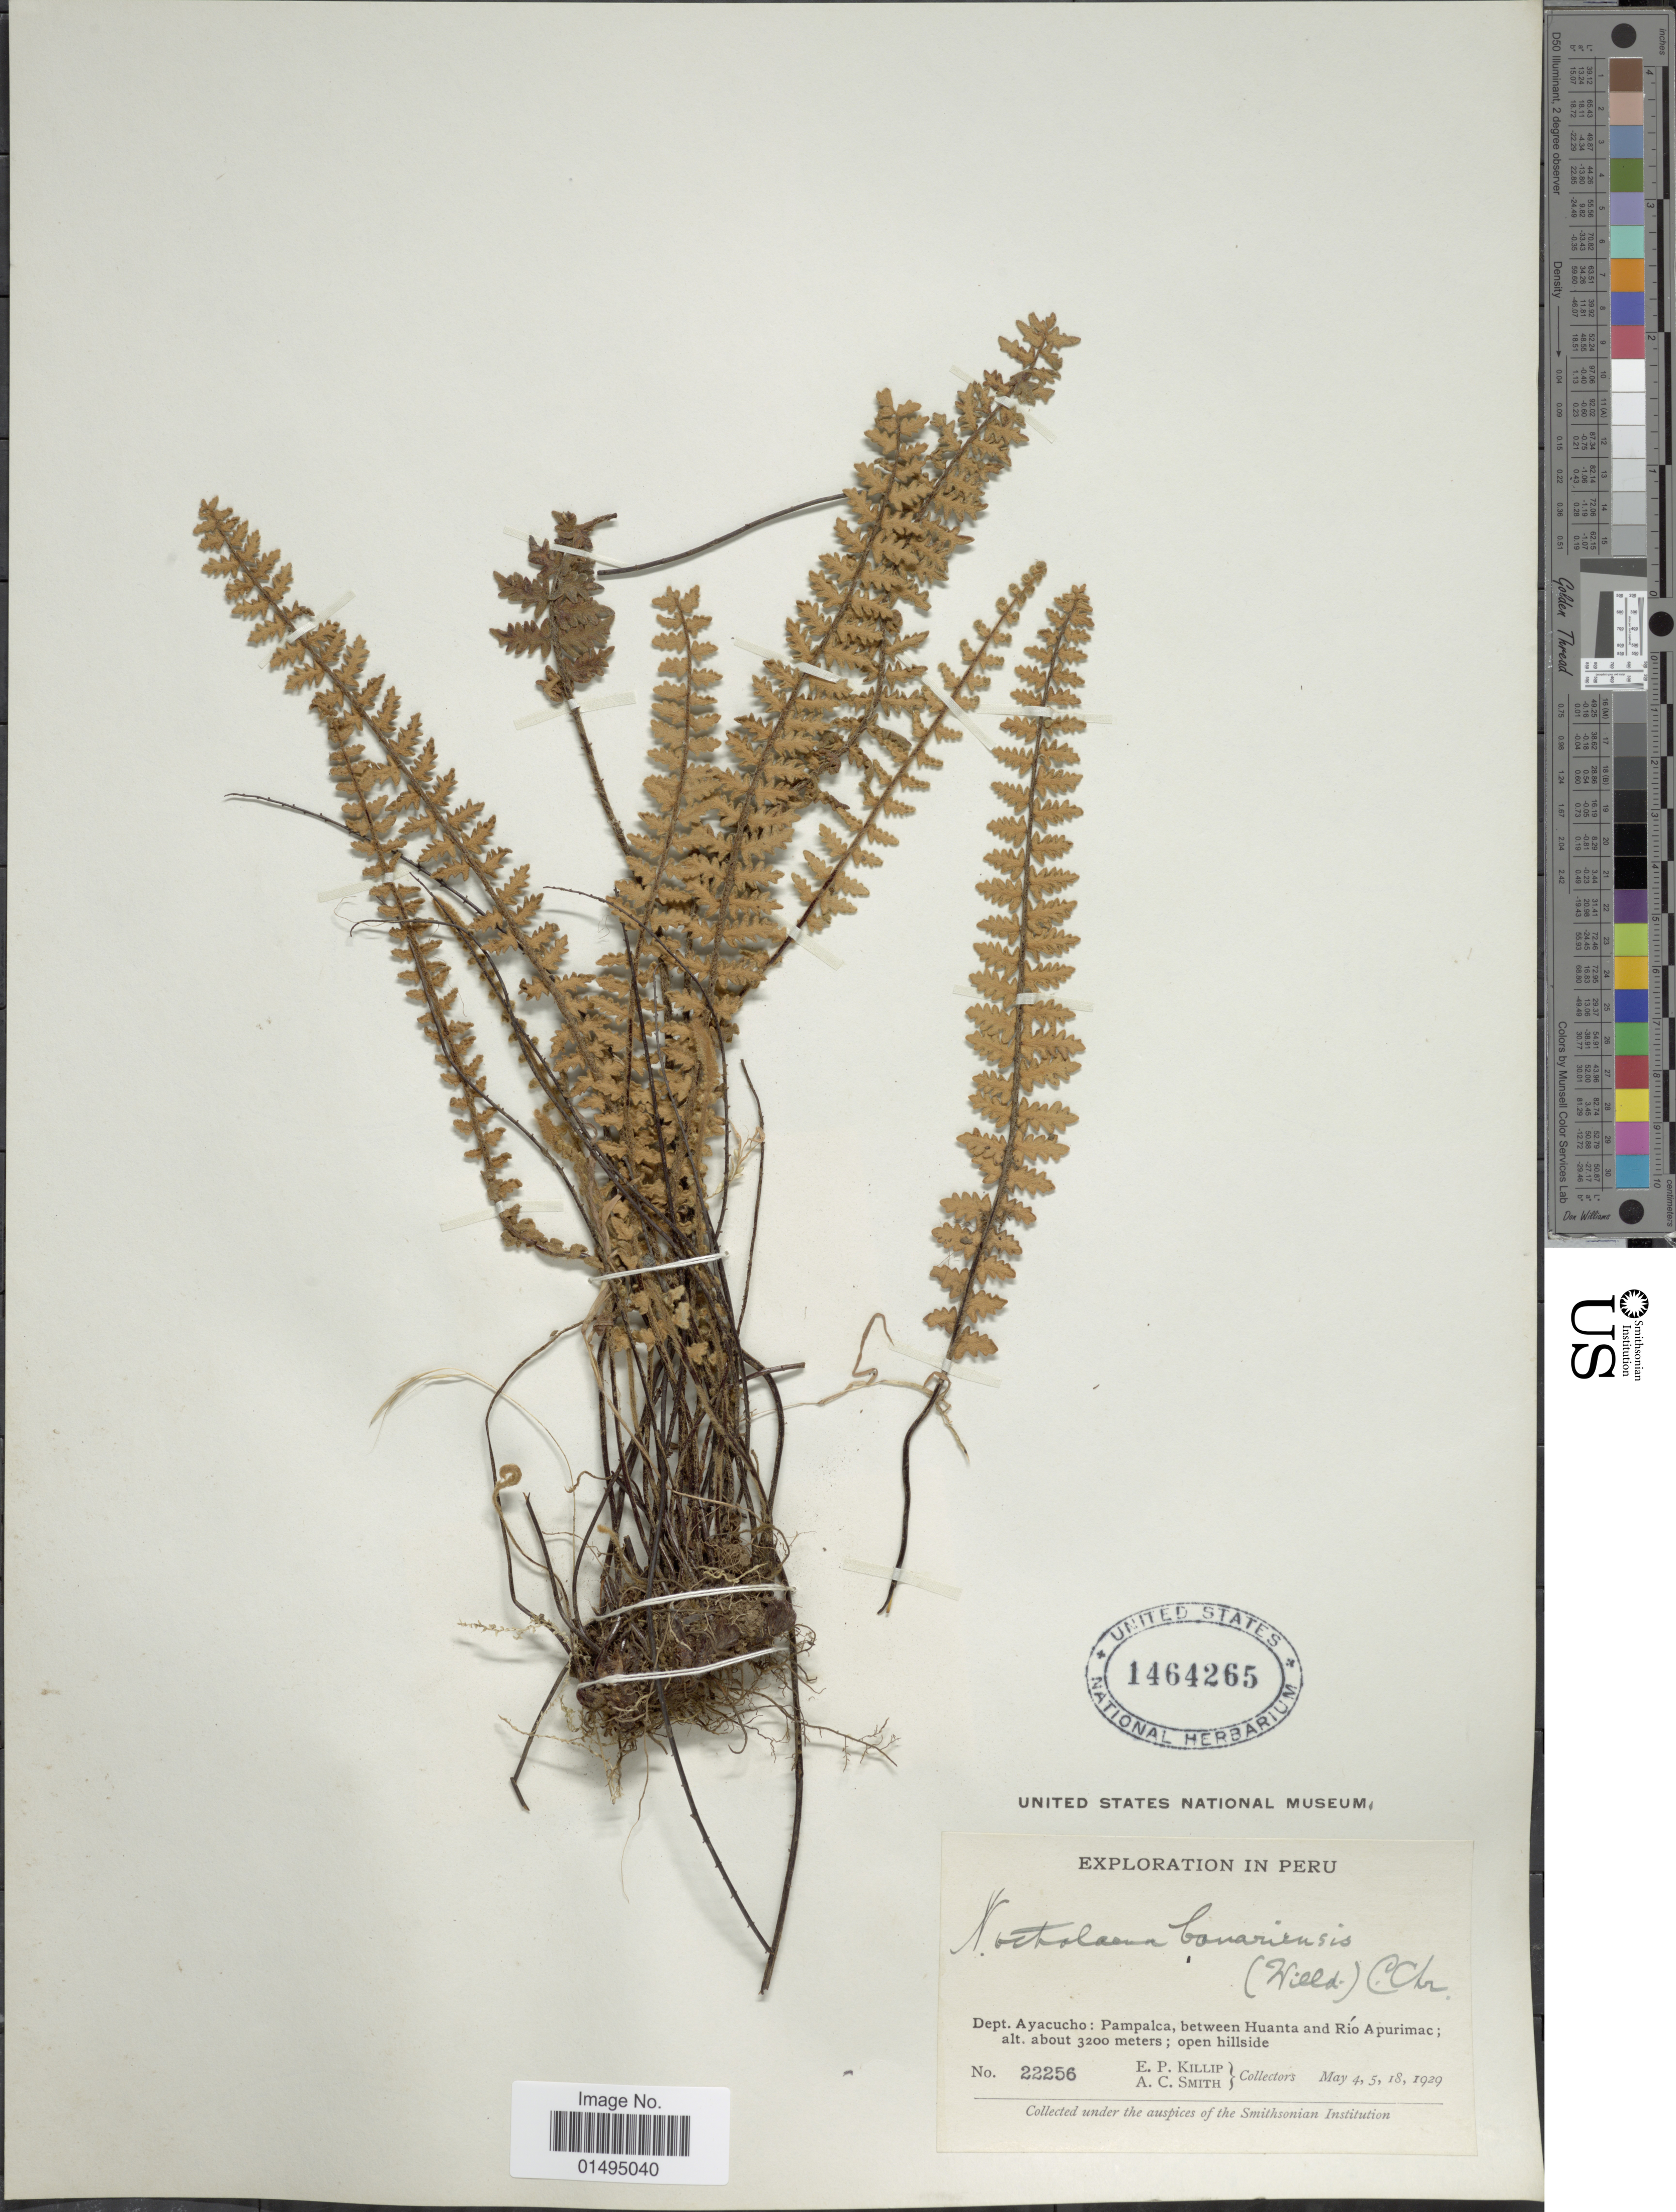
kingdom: Plantae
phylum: Tracheophyta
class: Polypodiopsida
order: Polypodiales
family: Pteridaceae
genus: Myriopteris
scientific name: Myriopteris aurea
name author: (Poir.) Grusz & Windham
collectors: E. P. Killip & A. C. Smith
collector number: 22256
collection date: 1929-05-04/1929-05-18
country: Peru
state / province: Ayacucho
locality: Dept. Ayacucho : Pampalca, between Huanta and Rio Apurimac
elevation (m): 3200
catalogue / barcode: US 1464265